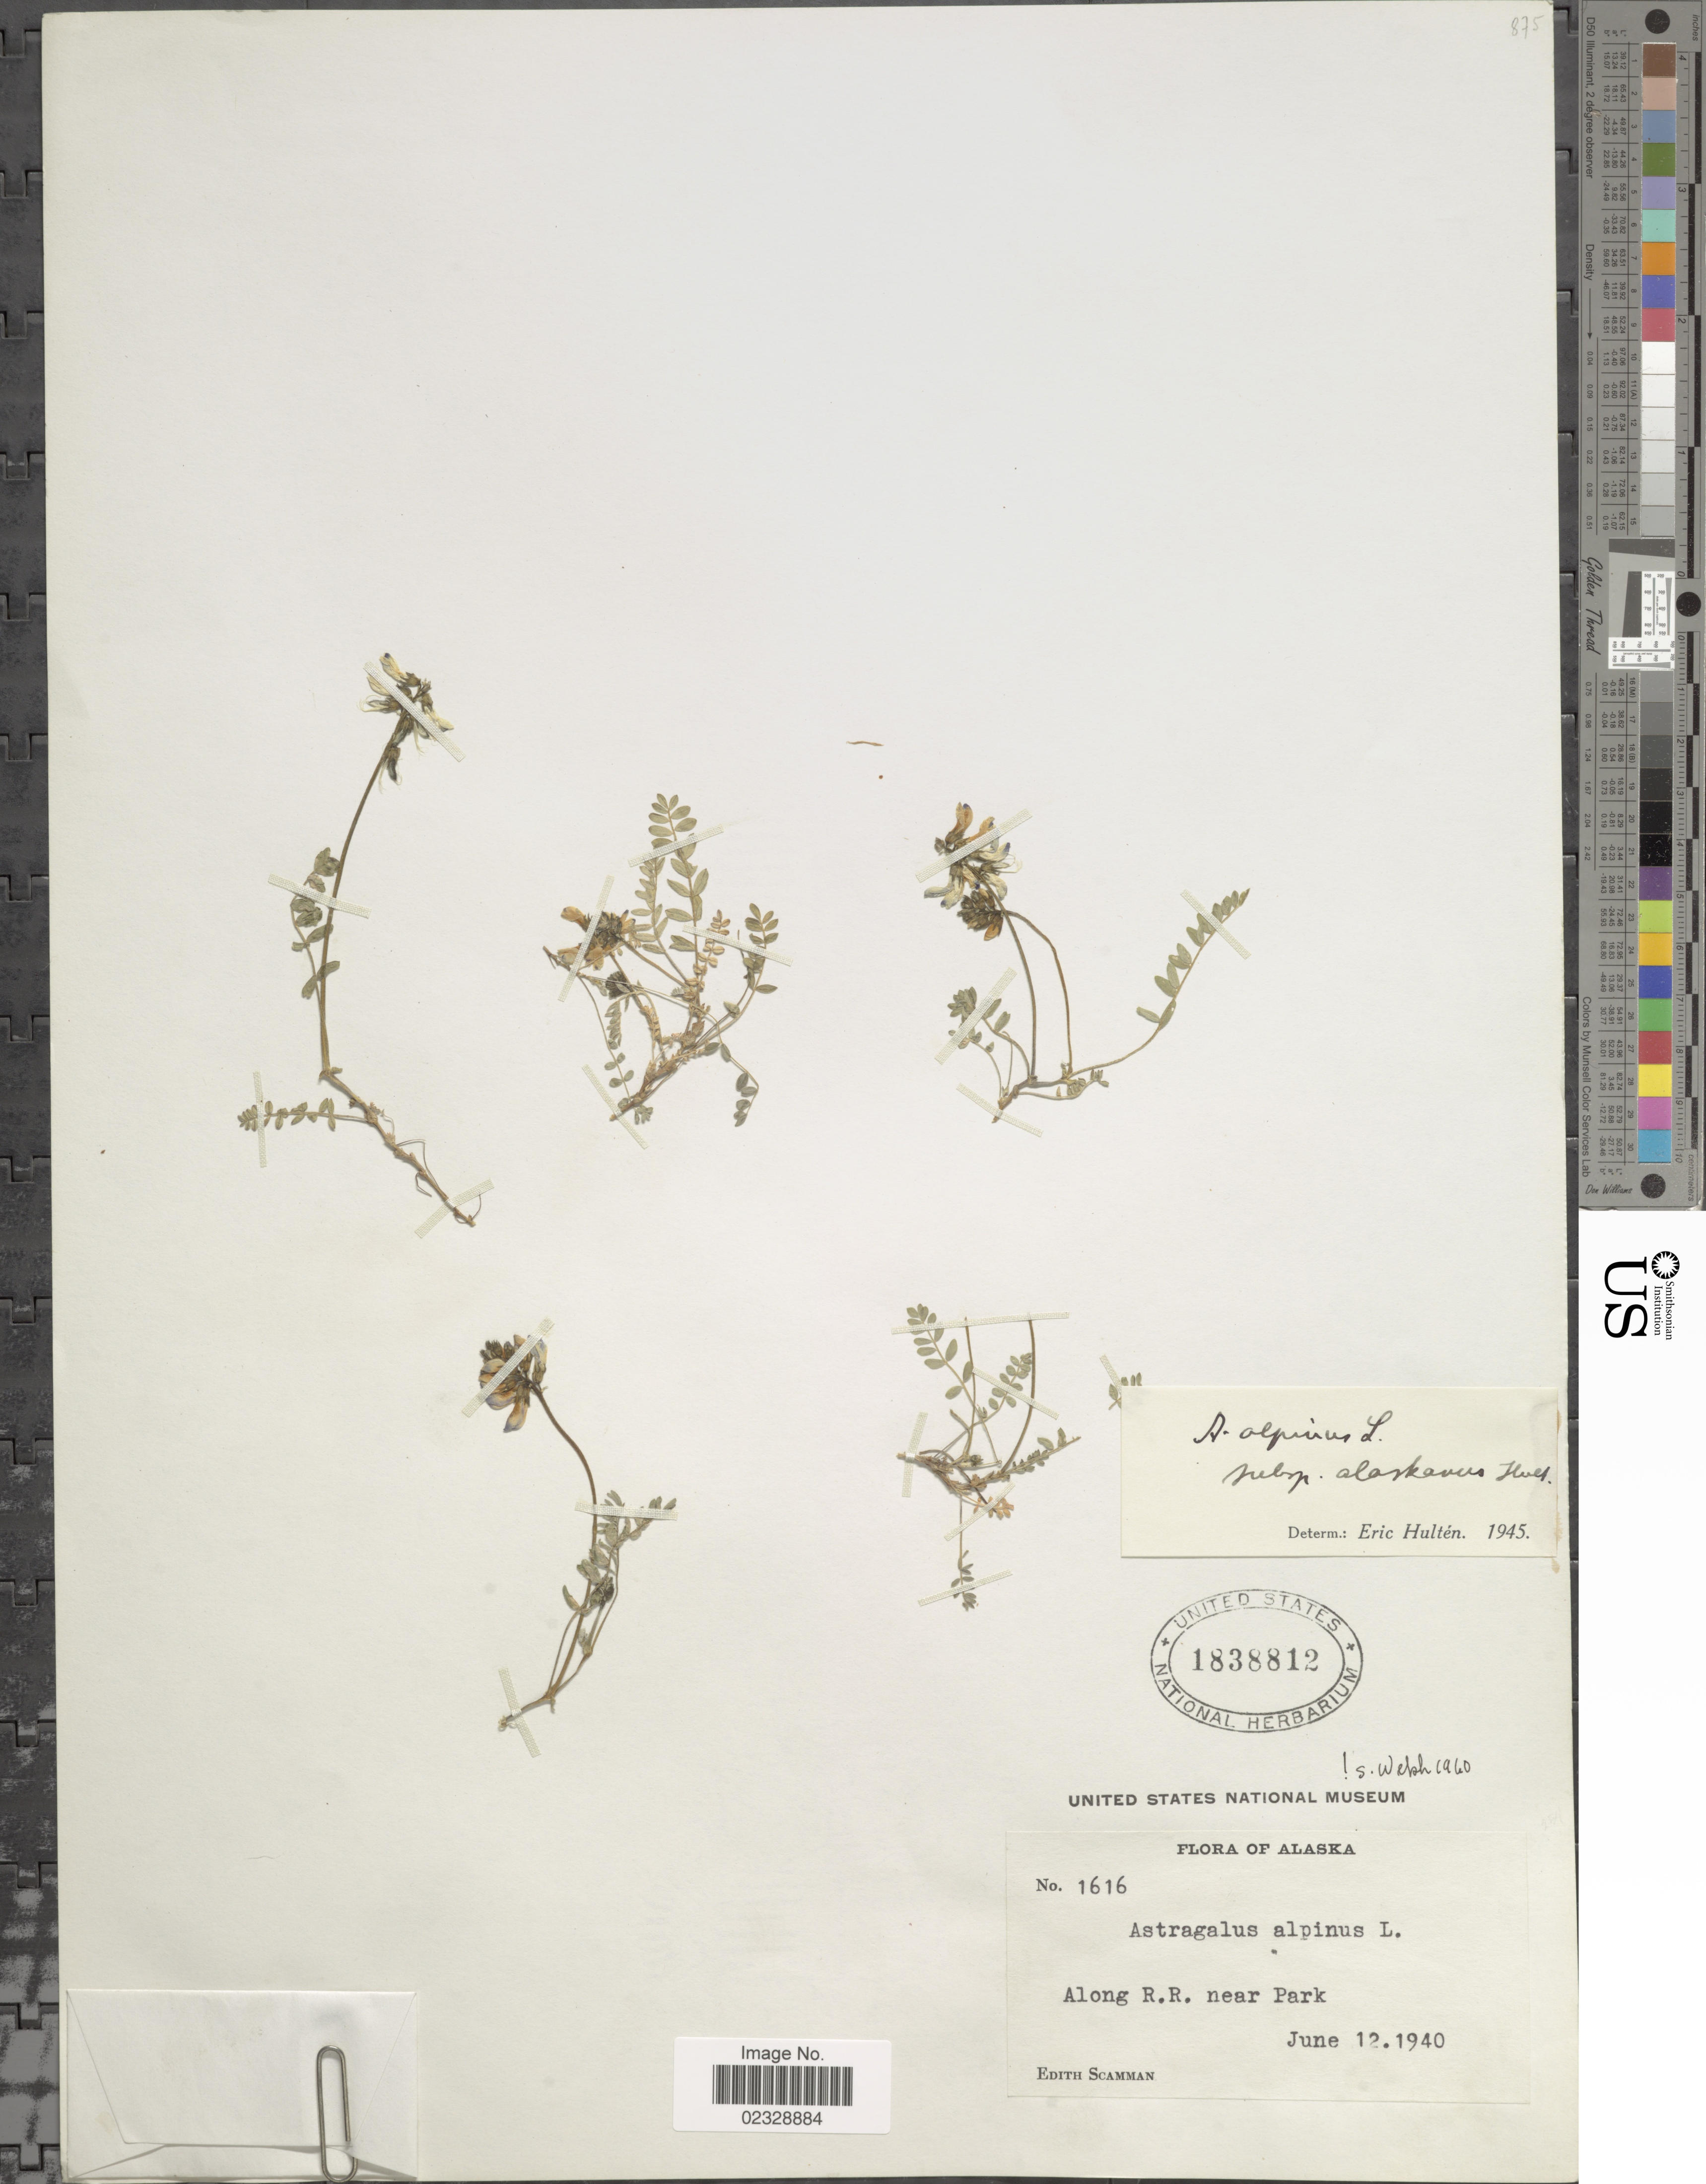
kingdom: Plantae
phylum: Tracheophyta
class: Magnoliopsida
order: Fabales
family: Fabaceae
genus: Astragalus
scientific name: Astragalus alpinus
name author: L.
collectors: E. Scamman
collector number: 1616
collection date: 1940-06-12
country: United States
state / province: Alaska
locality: Along R.R. near Park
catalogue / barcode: US 1838812